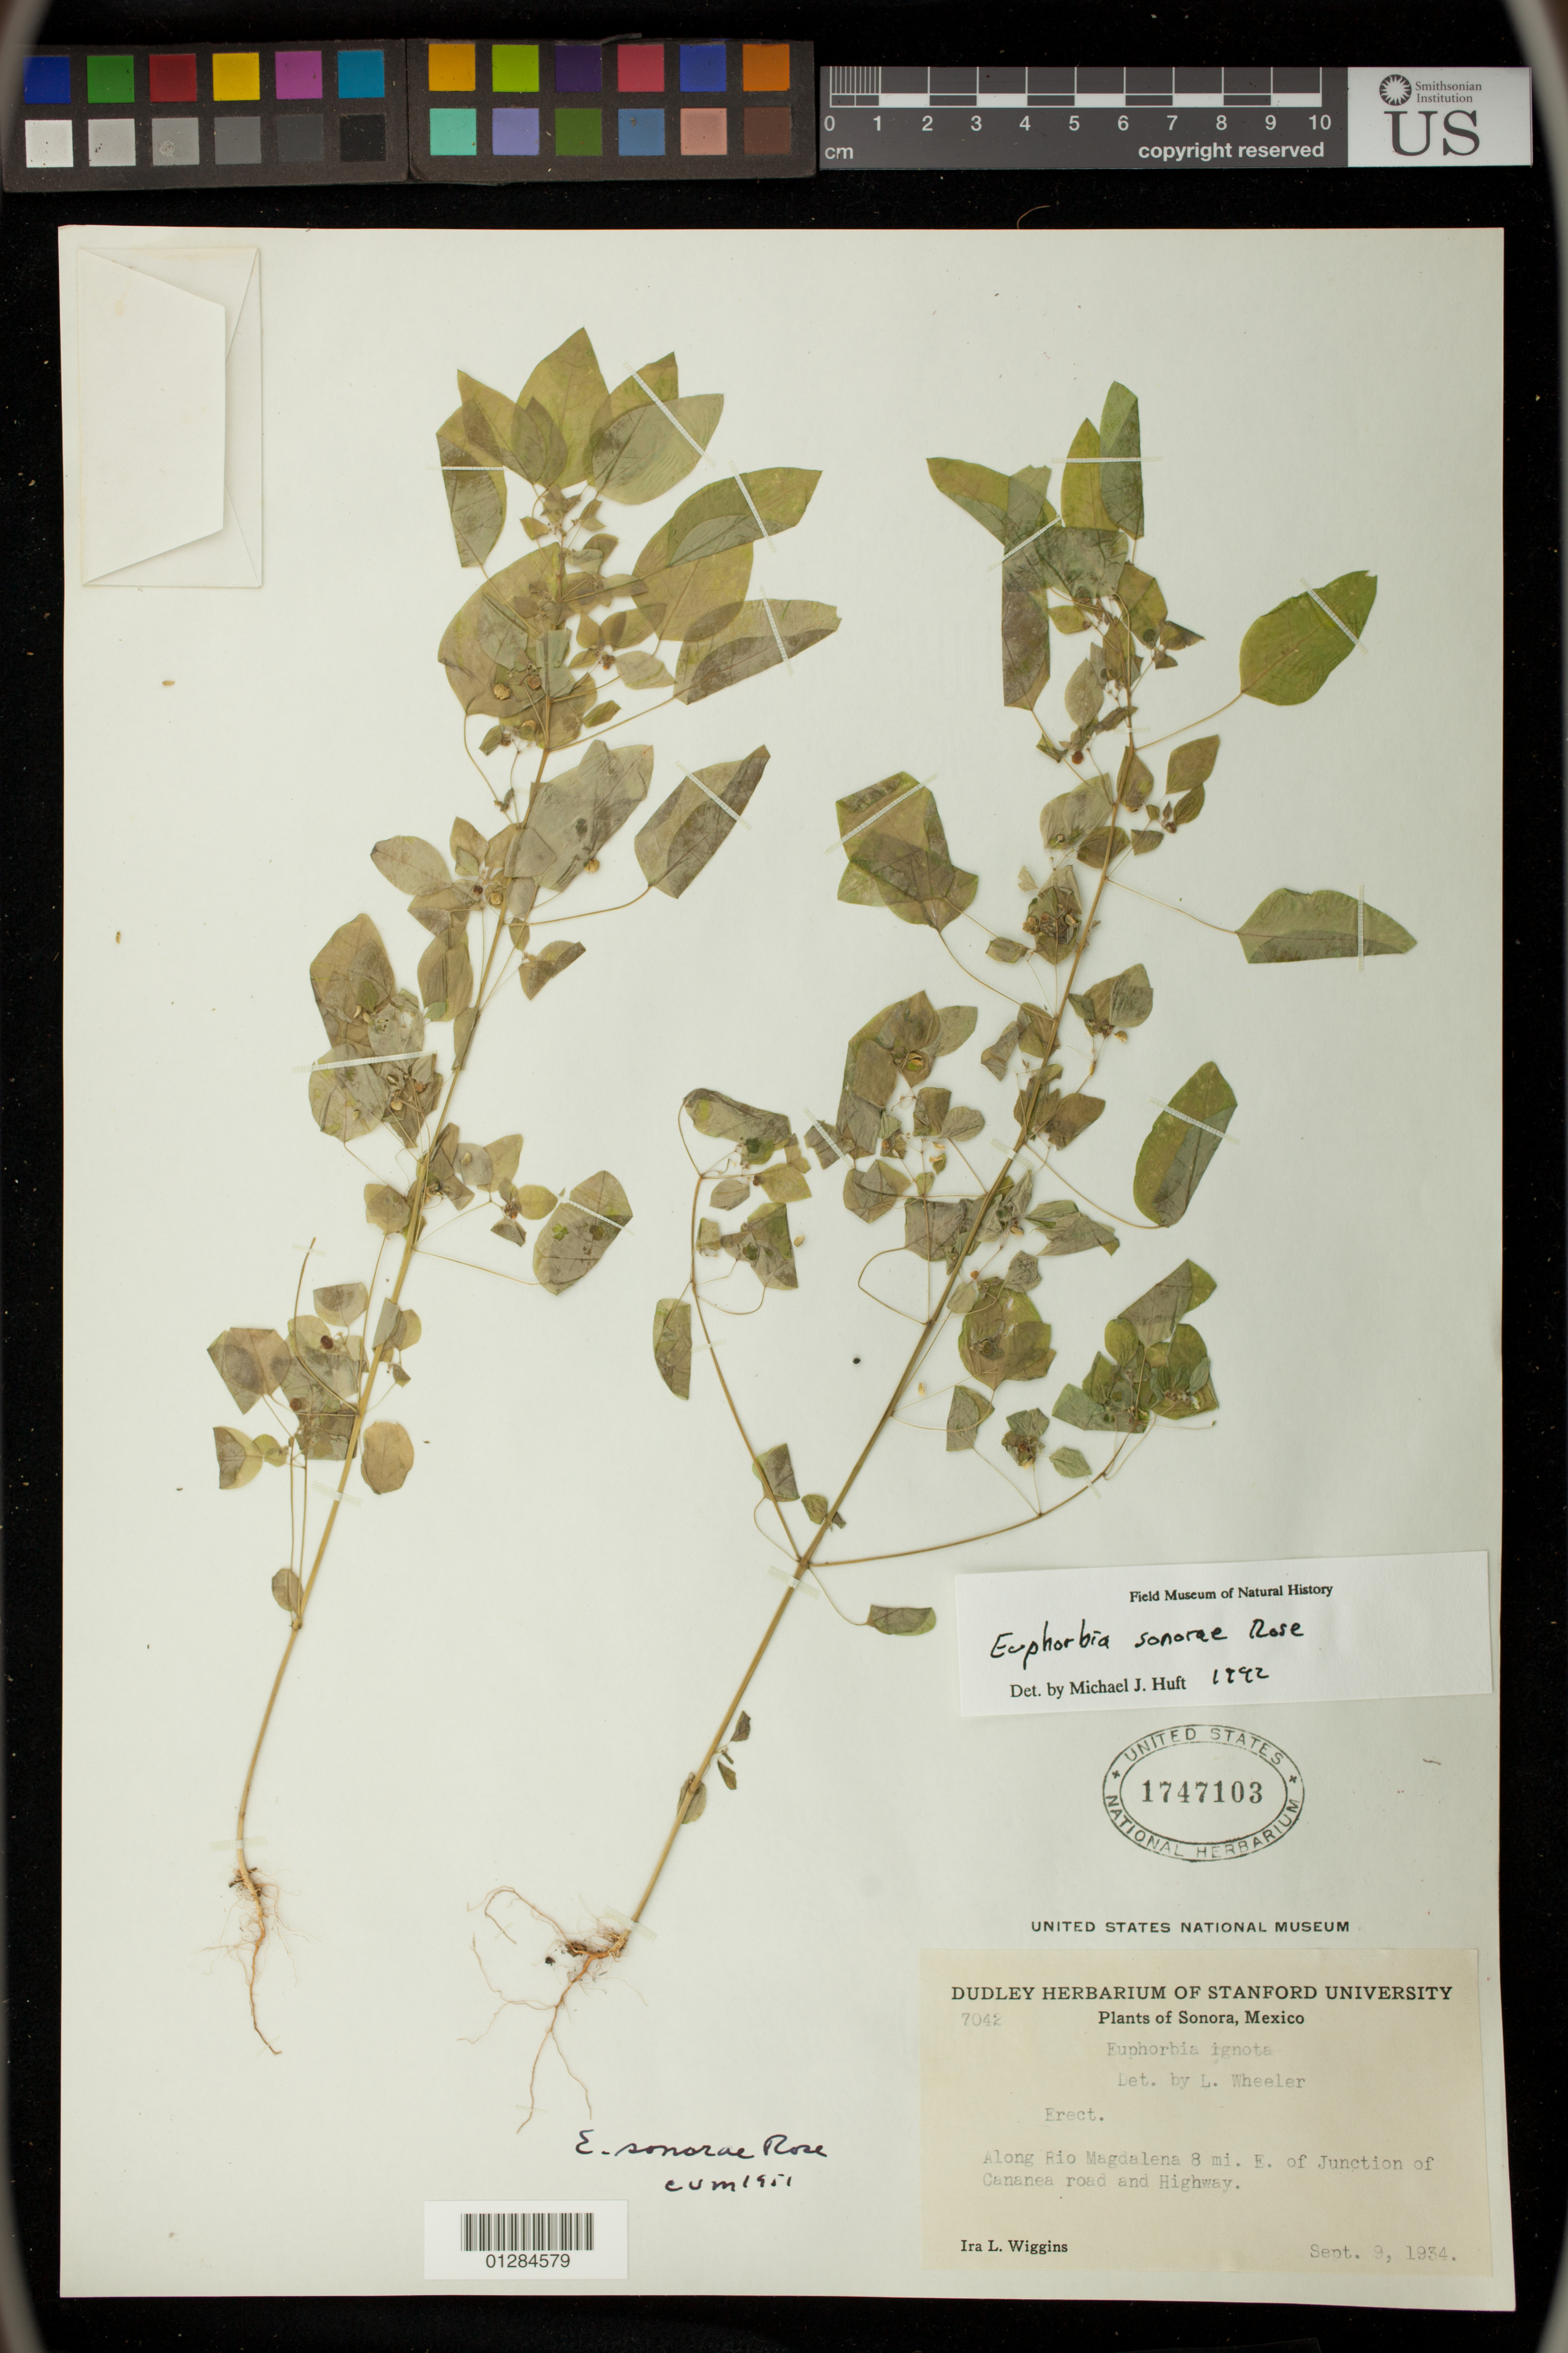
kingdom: Plantae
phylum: Tracheophyta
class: Magnoliopsida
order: Malpighiales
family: Euphorbiaceae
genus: Euphorbia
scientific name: Euphorbia sonorae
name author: Rose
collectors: I. L. Wiggins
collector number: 7042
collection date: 1934-09-09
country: Mexico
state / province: Sonora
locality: Along Rio Magdalena 8 mi. E. of Junction of Cananea Road and Highway.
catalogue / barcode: US 1747103